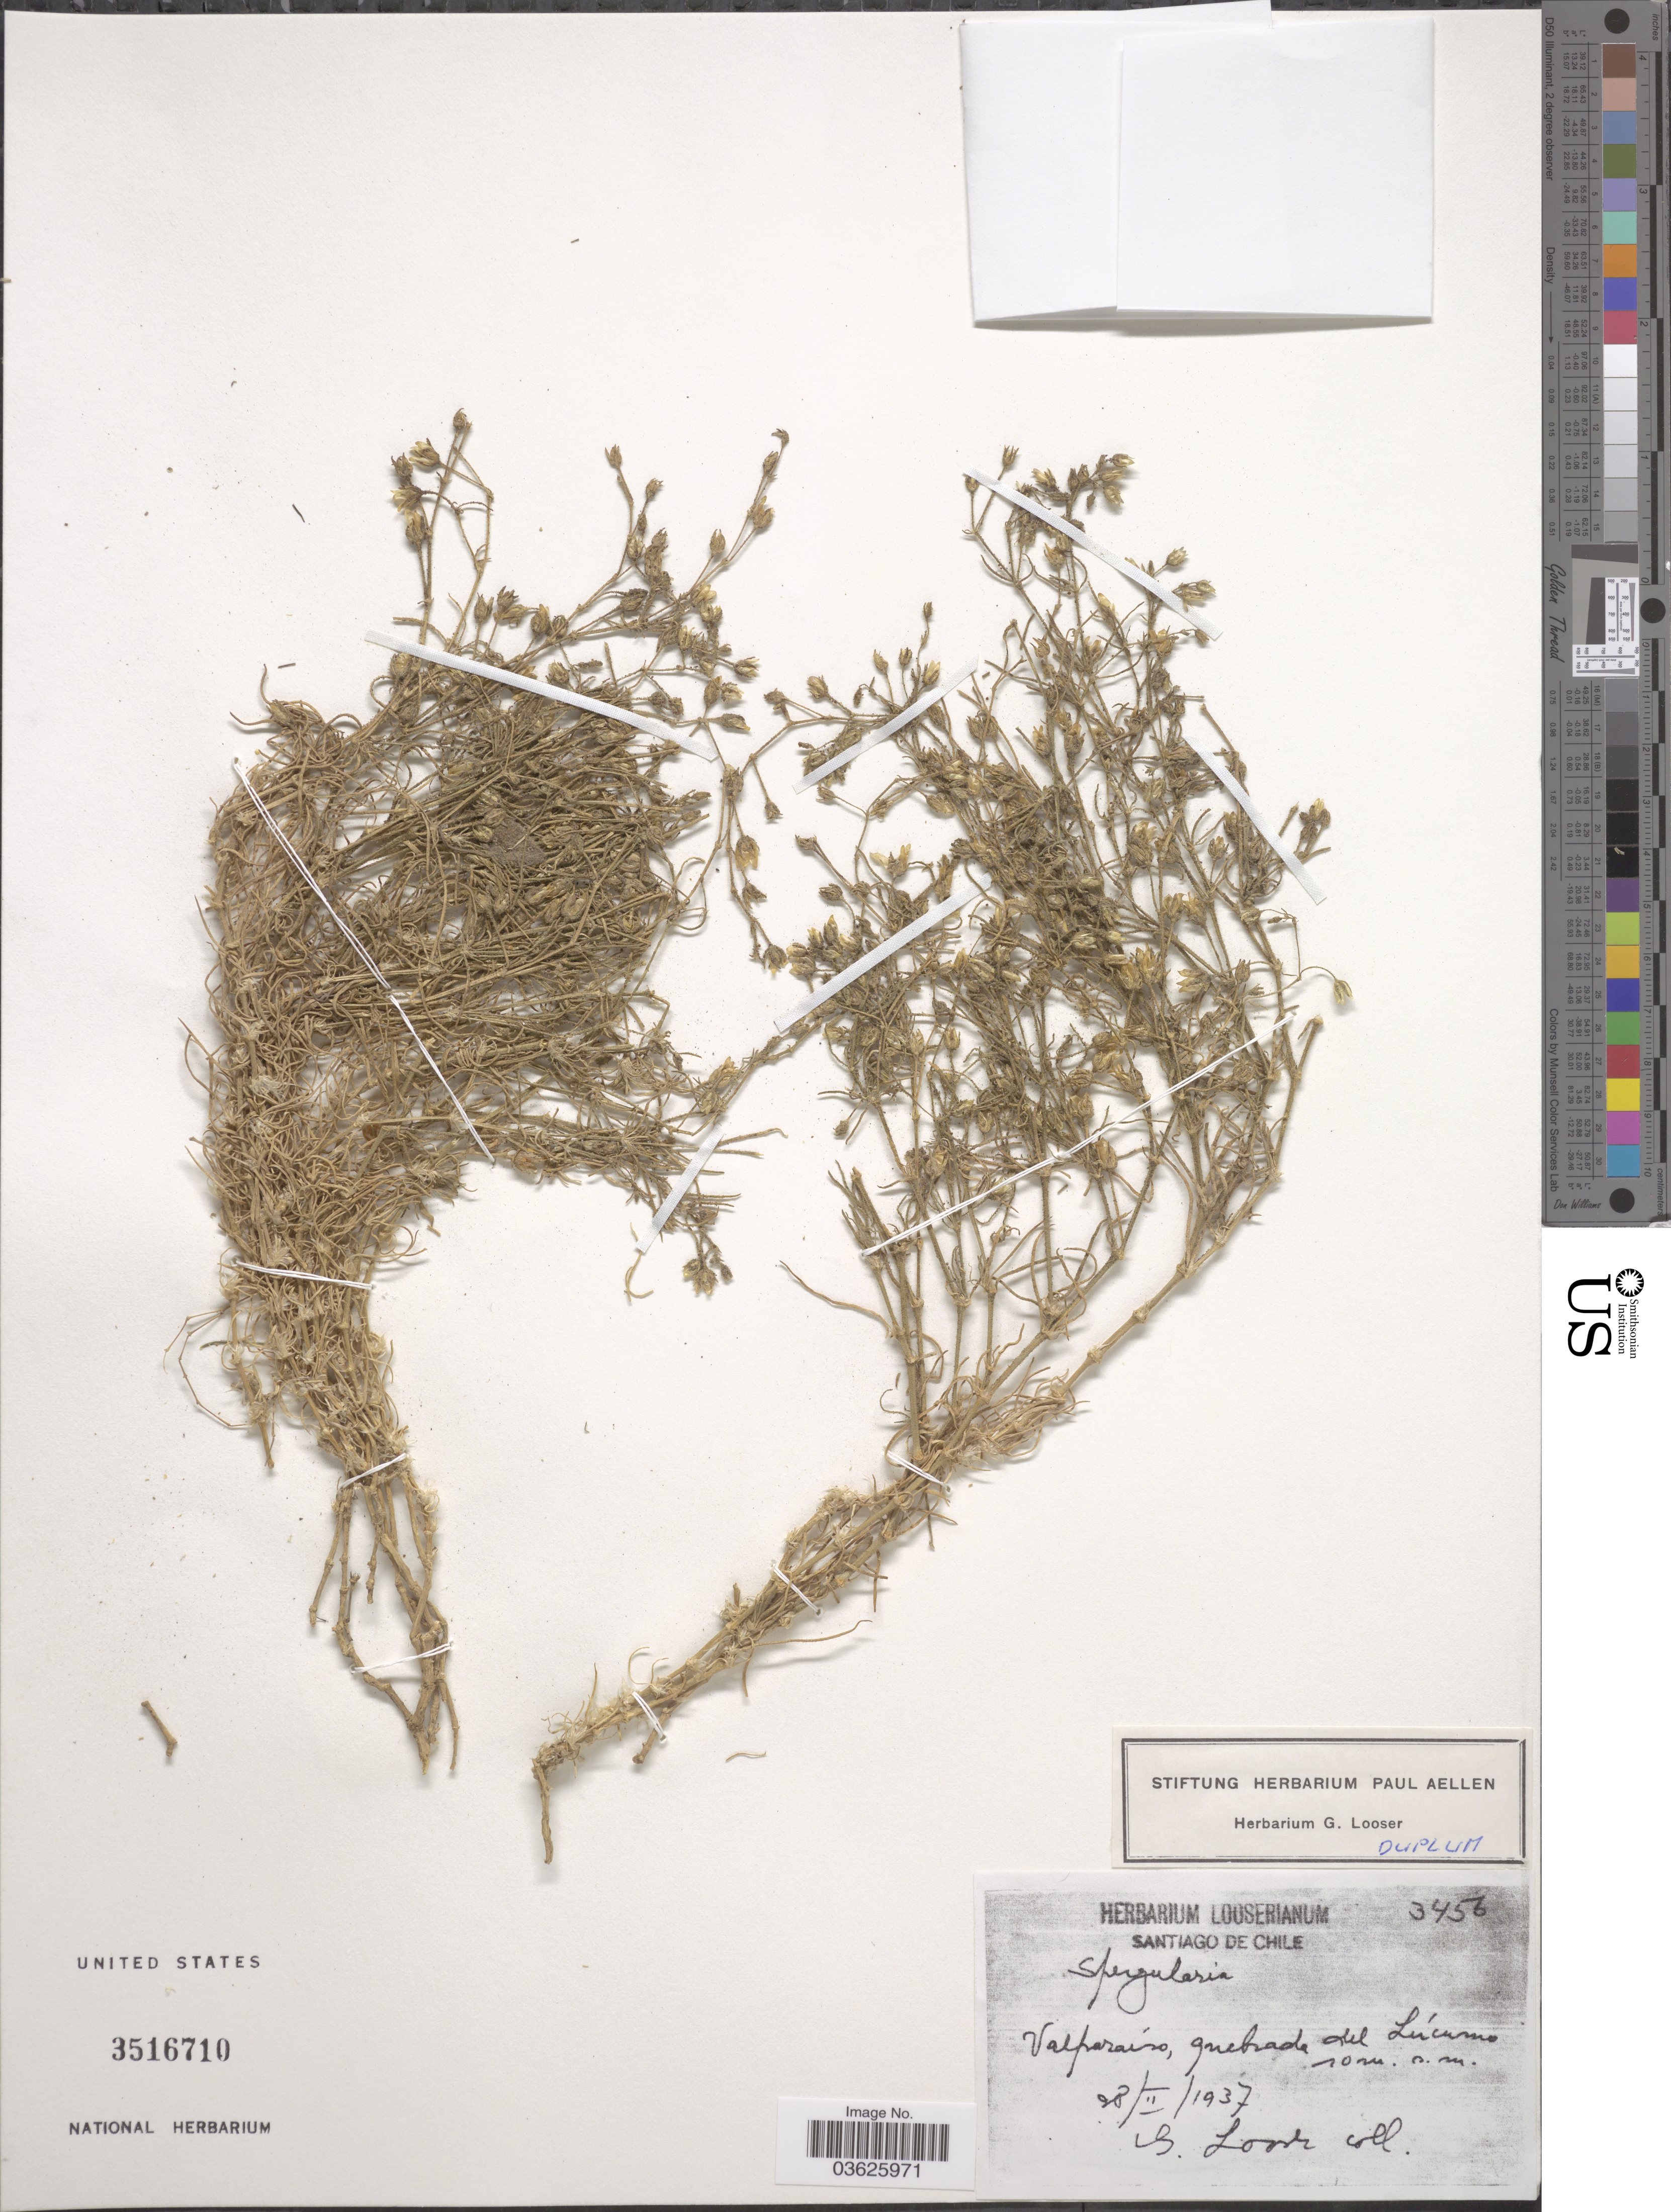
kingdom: Plantae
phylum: Tracheophyta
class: Magnoliopsida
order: Caryophyllales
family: Caryophyllaceae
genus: Spergularia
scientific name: Spergularia sp.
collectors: G. Looser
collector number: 3456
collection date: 1937-02-28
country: Chile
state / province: Valparaíso (V)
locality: Valparaiso, quebrada del Lúcumo.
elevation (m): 10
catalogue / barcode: US 3516710